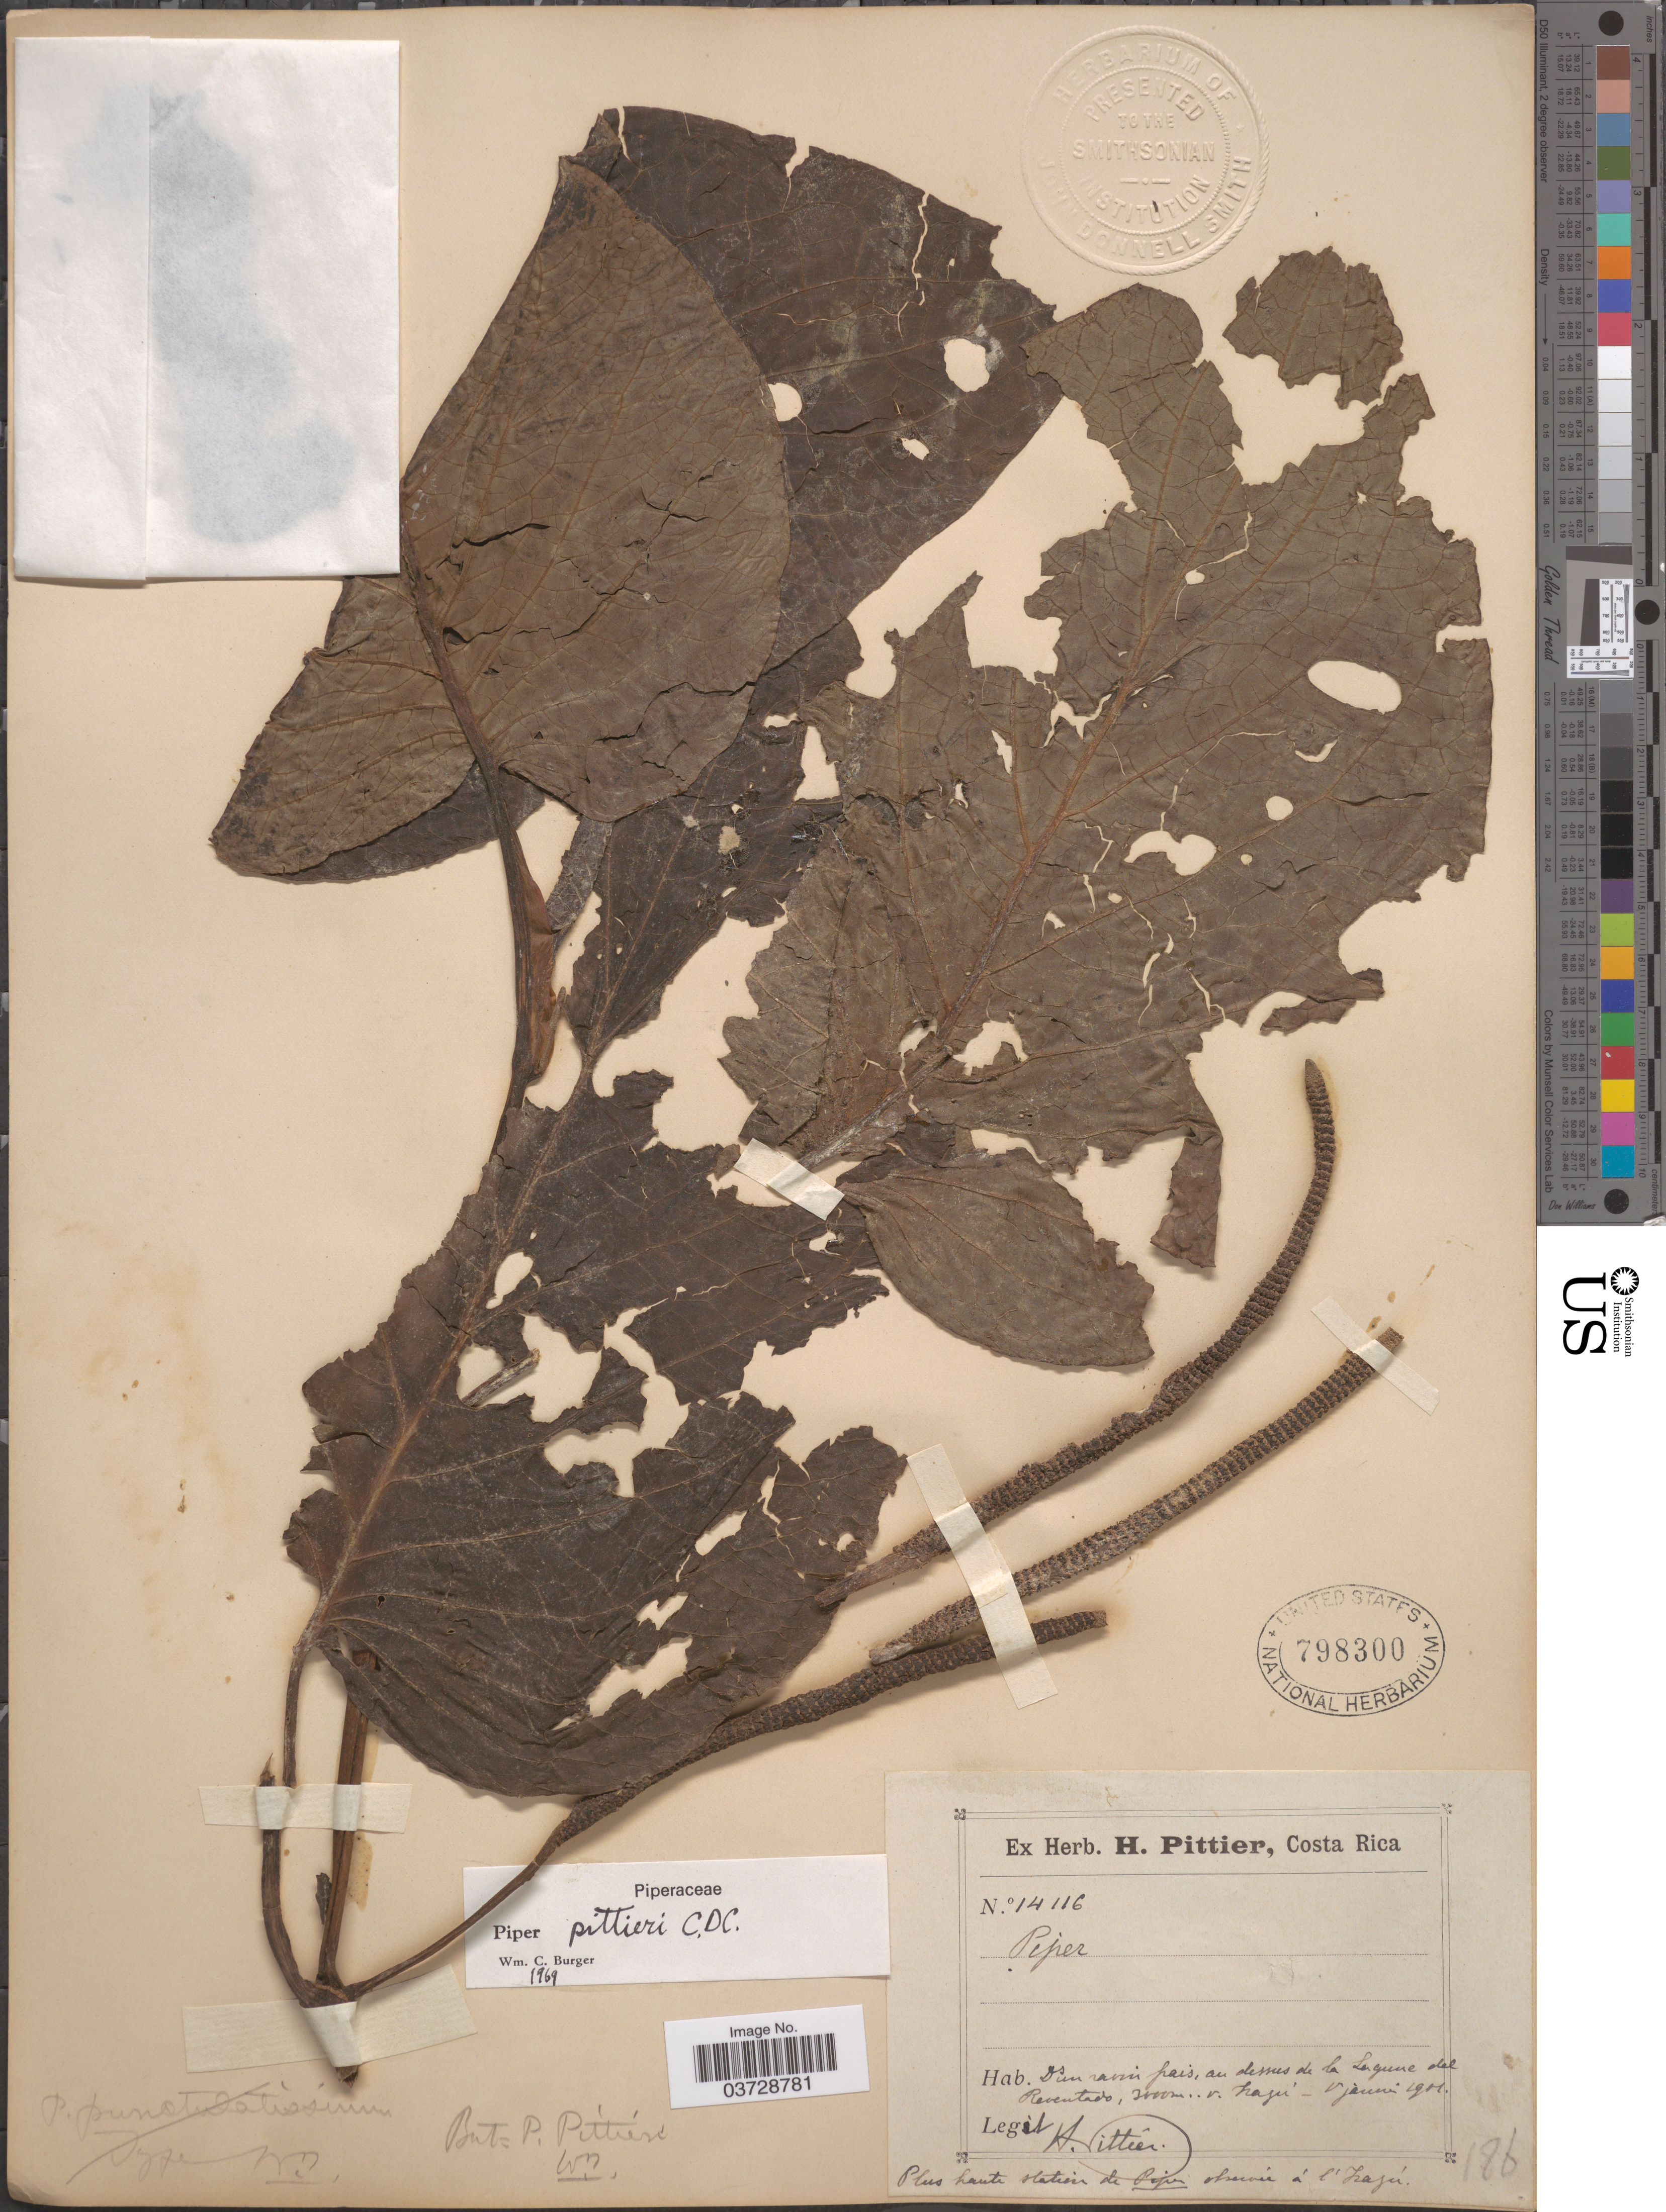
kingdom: Plantae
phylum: Tracheophyta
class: Magnoliopsida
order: Piperales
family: Piperaceae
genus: Piper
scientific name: Piper pittieri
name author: C. DC.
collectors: H. F. Pittier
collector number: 14116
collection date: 1901-06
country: Costa Rica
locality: D'un ravin pais, au dessus de la Lagune del Reventado.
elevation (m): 3000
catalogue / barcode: US 798300